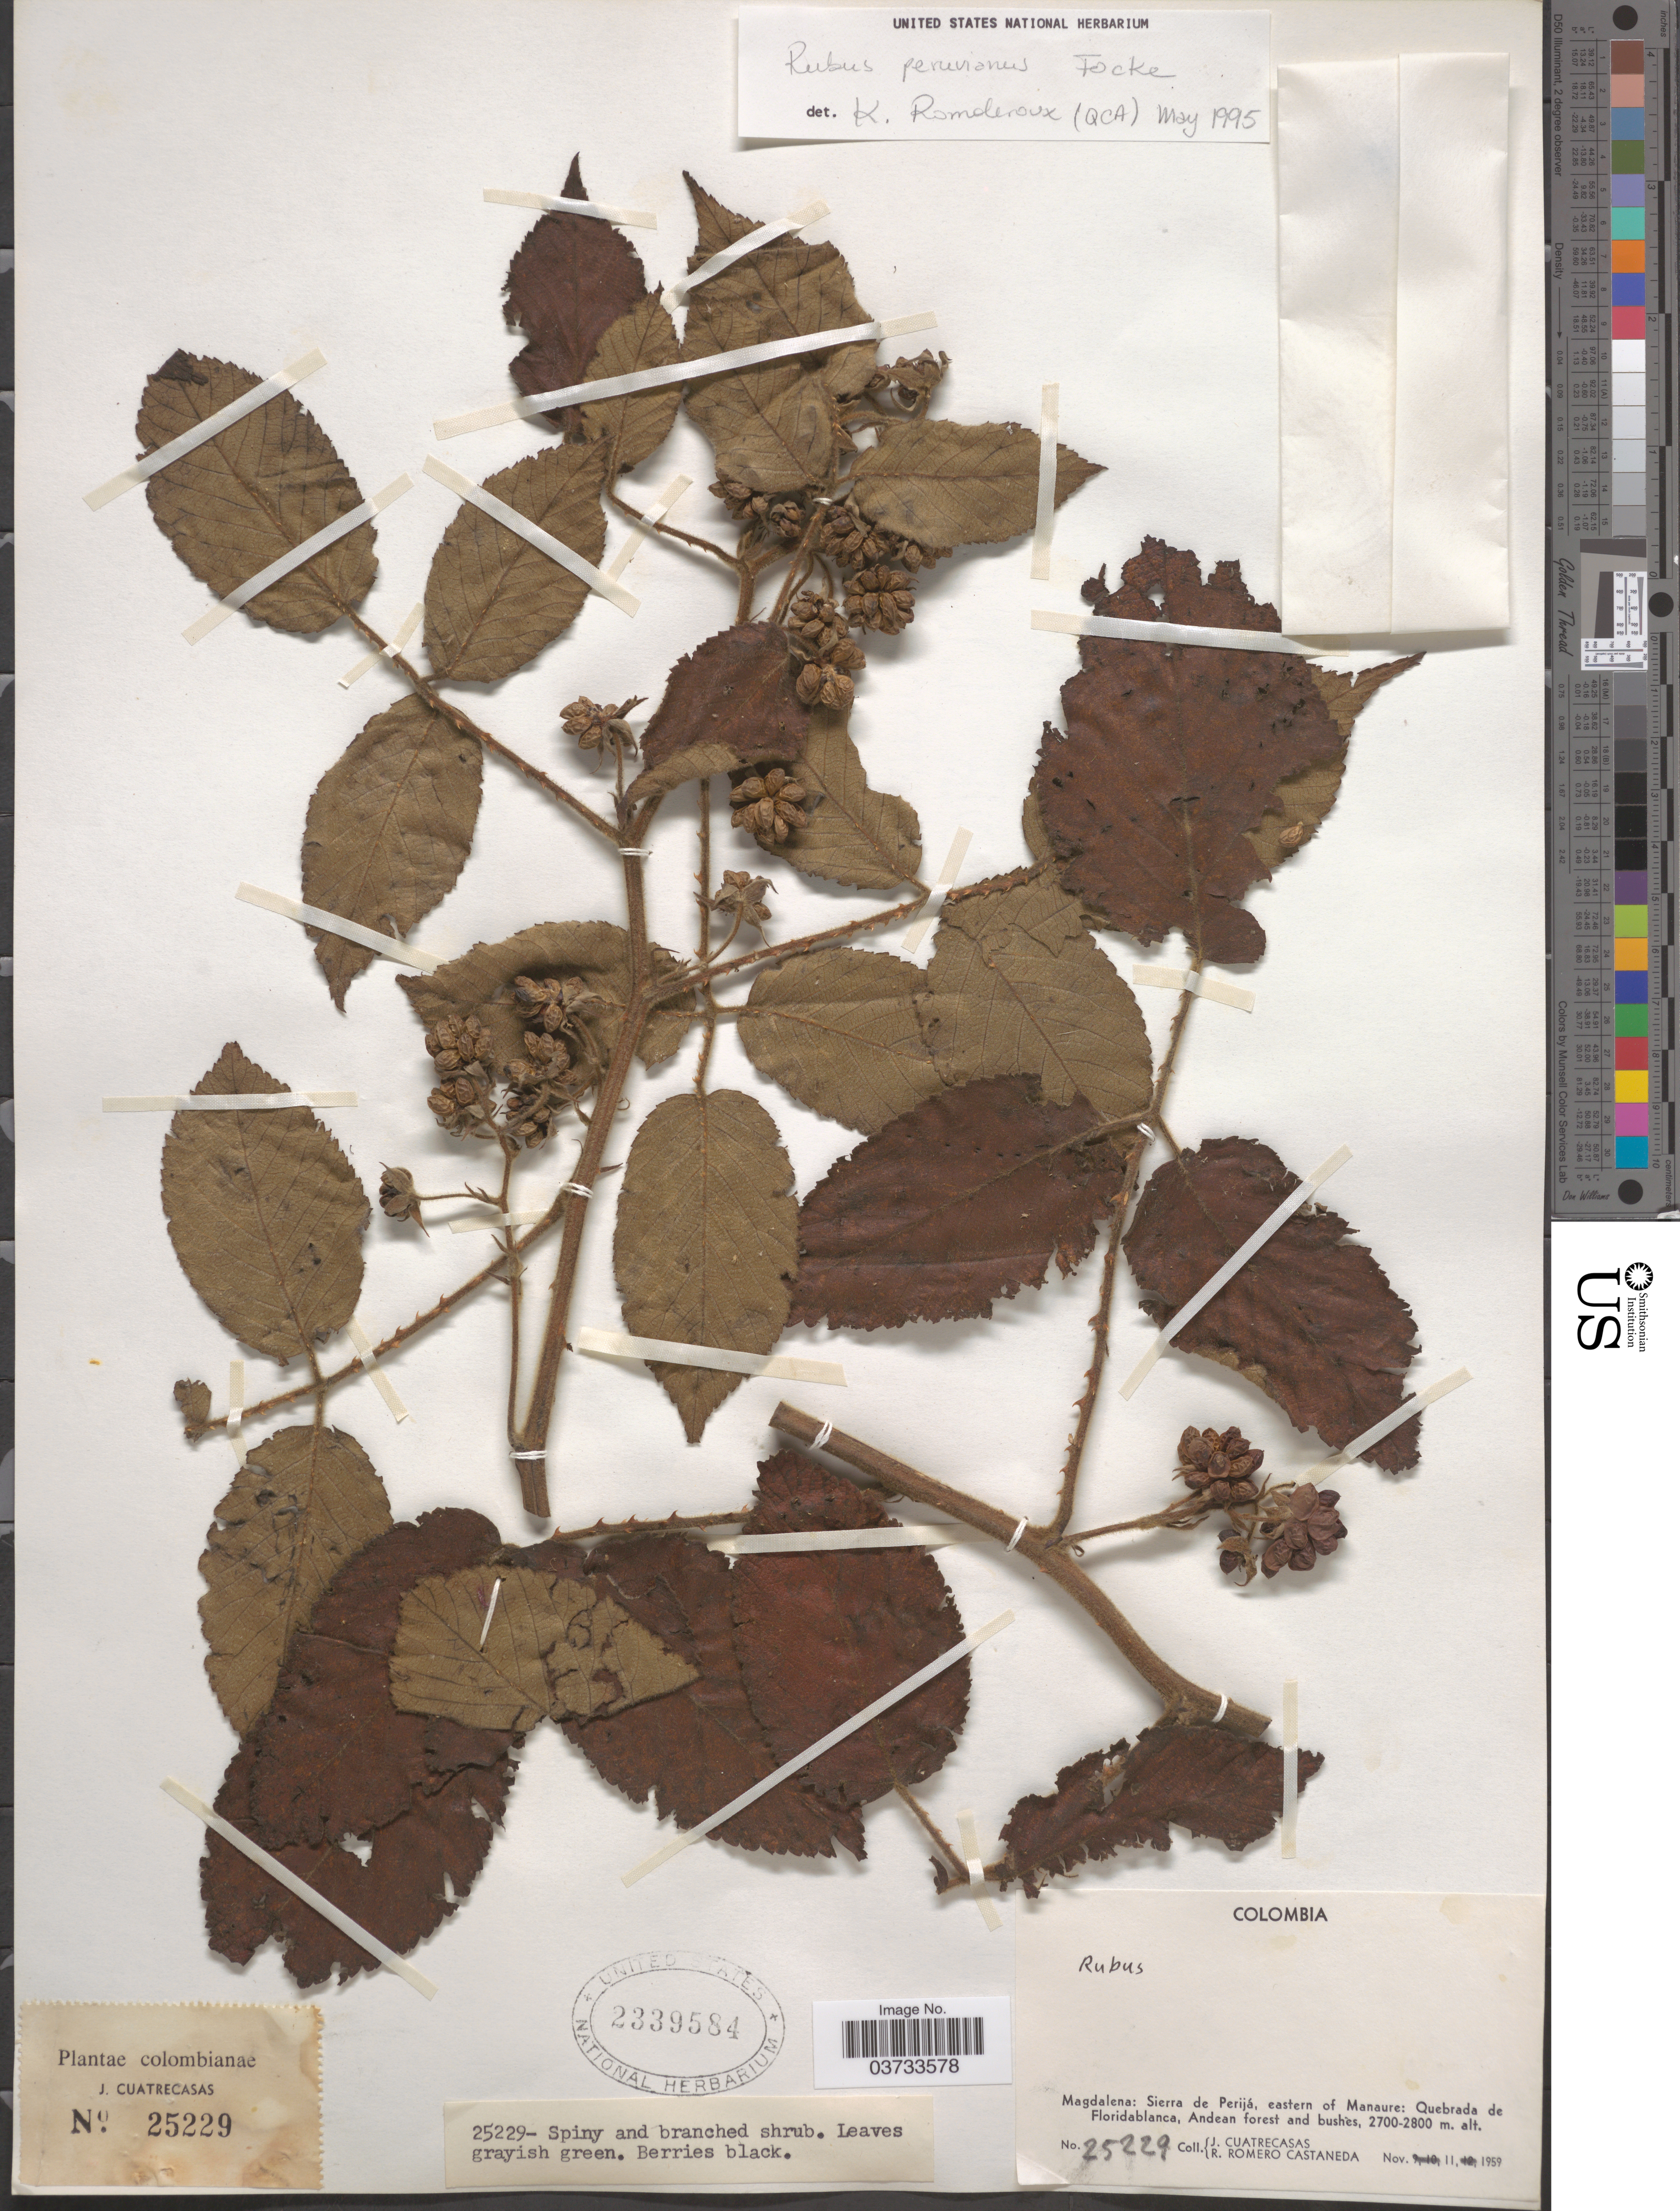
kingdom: Plantae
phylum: Tracheophyta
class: Magnoliopsida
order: Rosales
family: Rosaceae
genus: Rubus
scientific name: Rubus peruvianus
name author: Fritsch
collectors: J. Cuatrecasas & R. Romero Castañeda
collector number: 25229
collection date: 1959-11-11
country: Colombia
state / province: Magdalena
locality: Sierra de Perijá, eastern of Manaure: Quebrada de Floridablanca, Andean forest and bushes.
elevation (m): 2700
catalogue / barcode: US 2339584